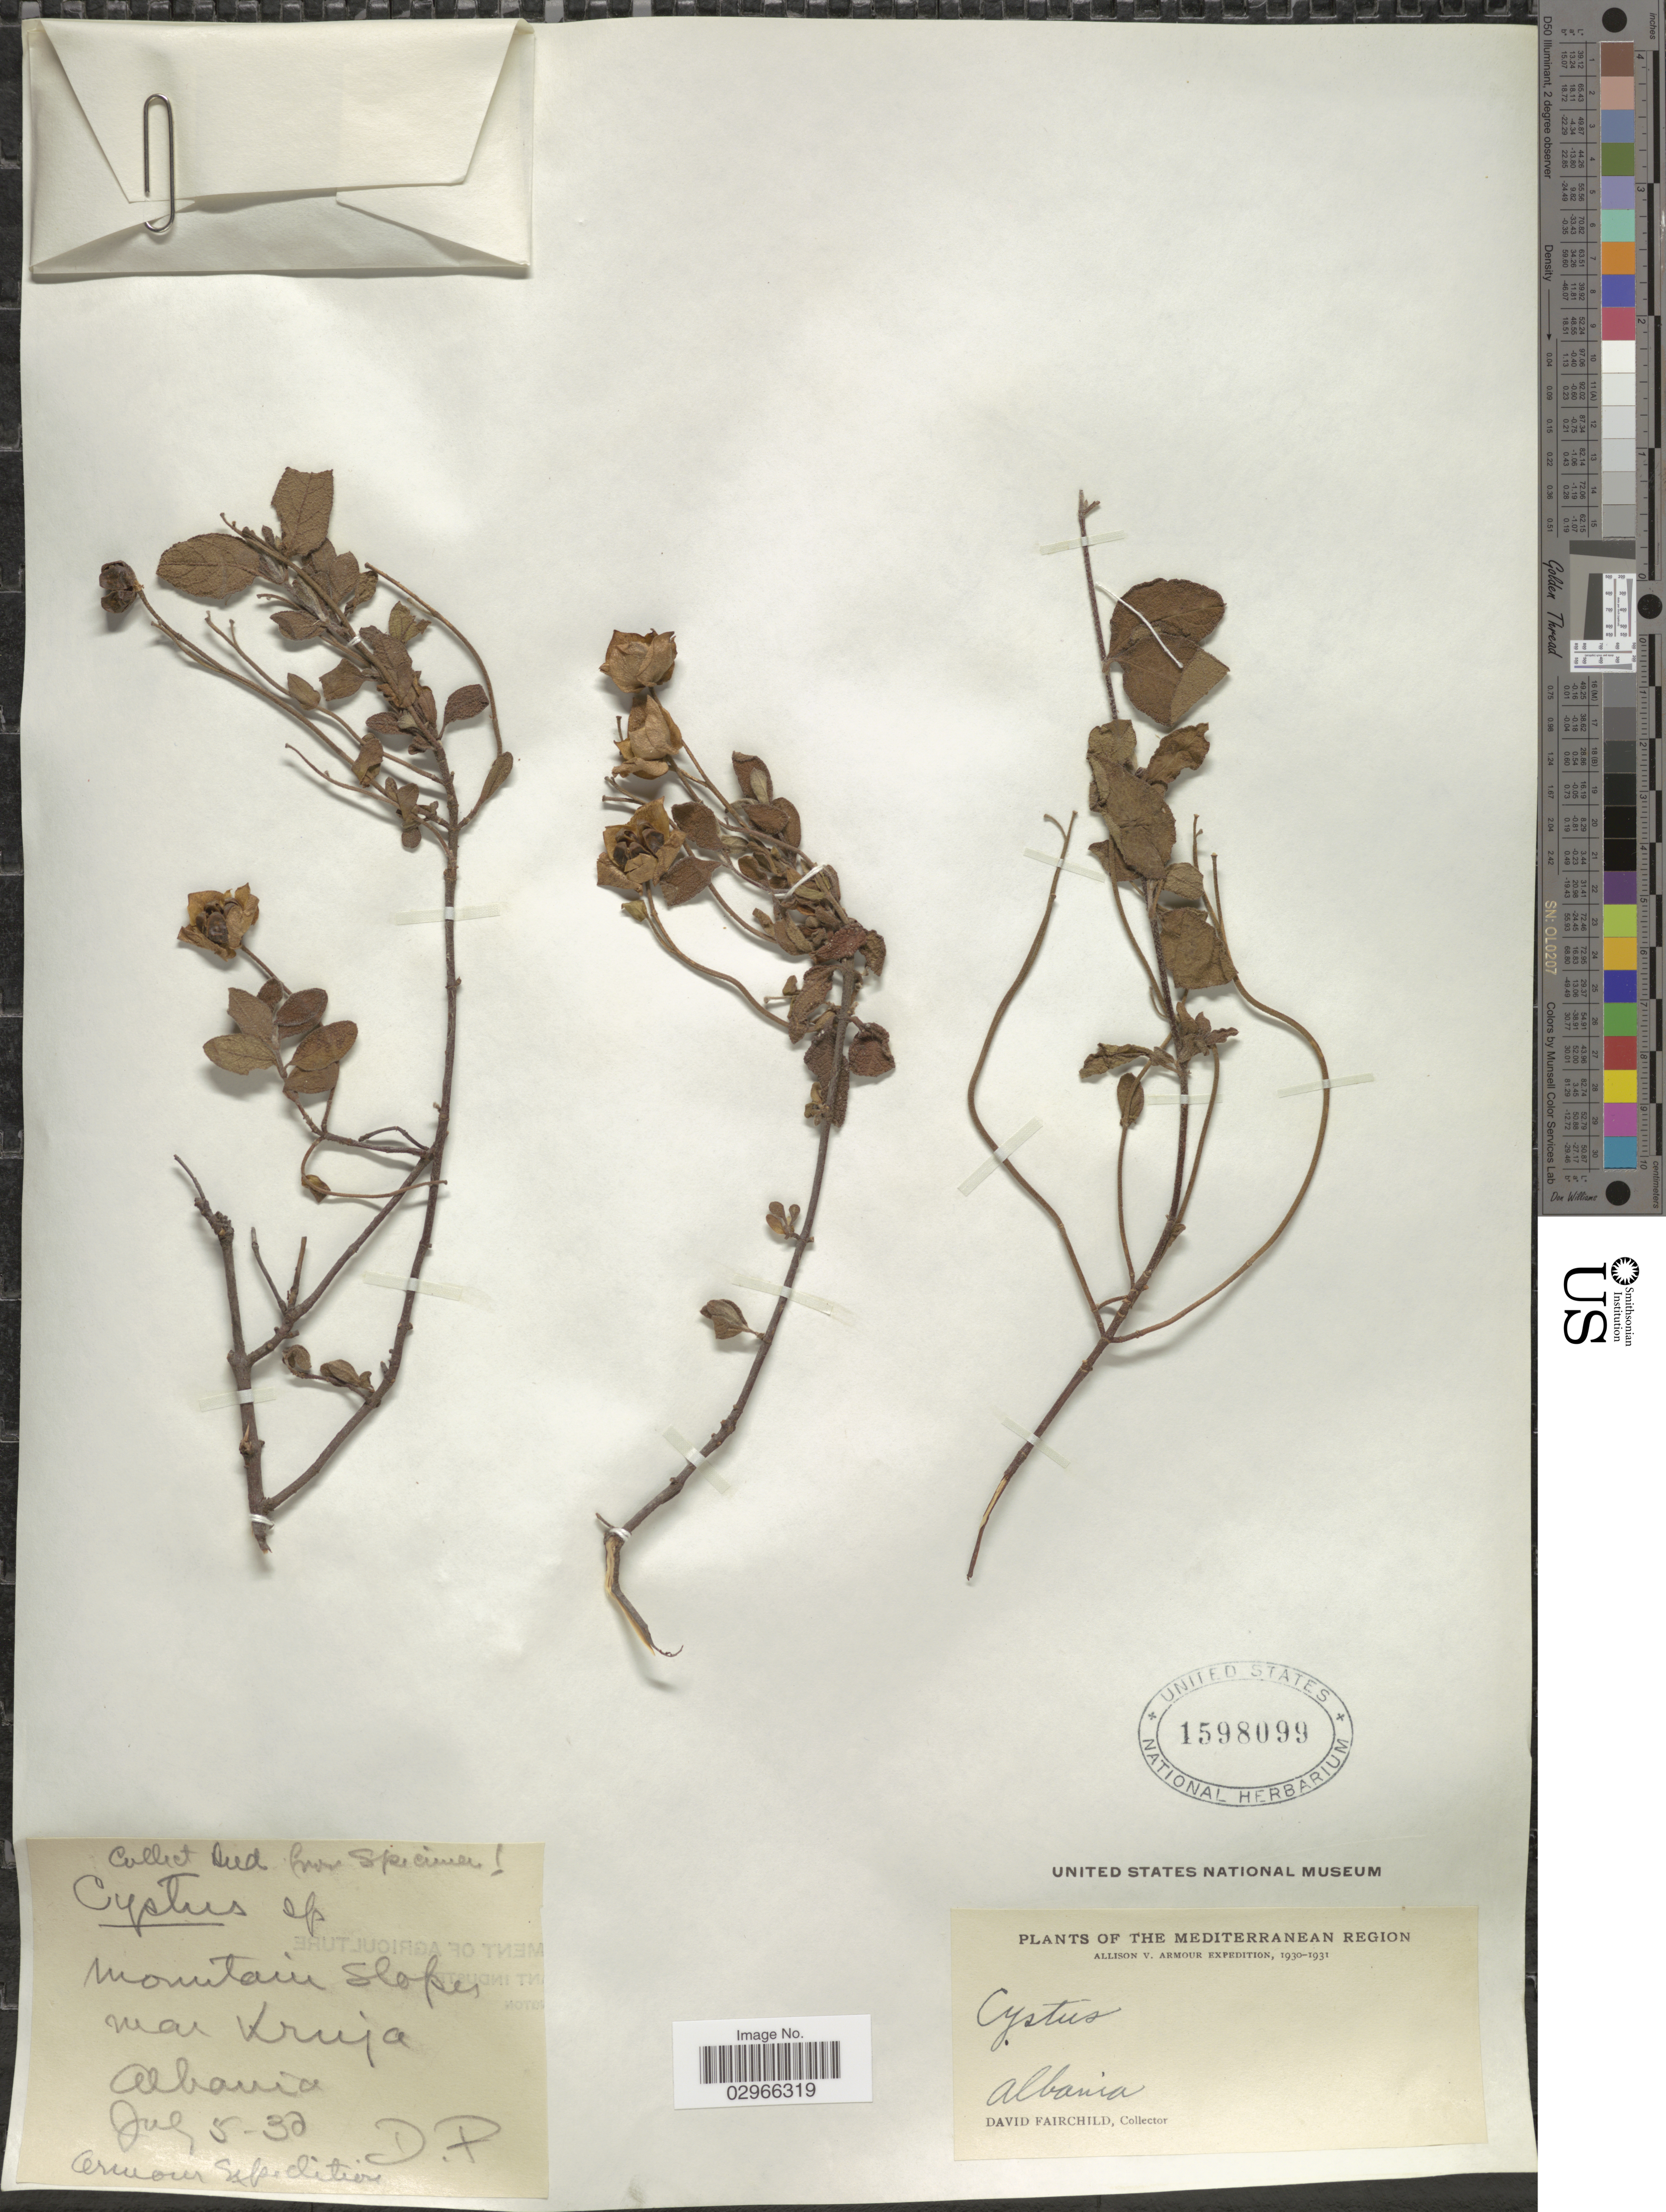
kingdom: Plantae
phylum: Tracheophyta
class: Magnoliopsida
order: Malvales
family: Cistaceae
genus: Cistus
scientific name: Cistus sp.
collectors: D. Fairchild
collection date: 1930-07-05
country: Albania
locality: The Mediterranean Region. Mountain slopes near Kruja.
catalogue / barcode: US 1598099